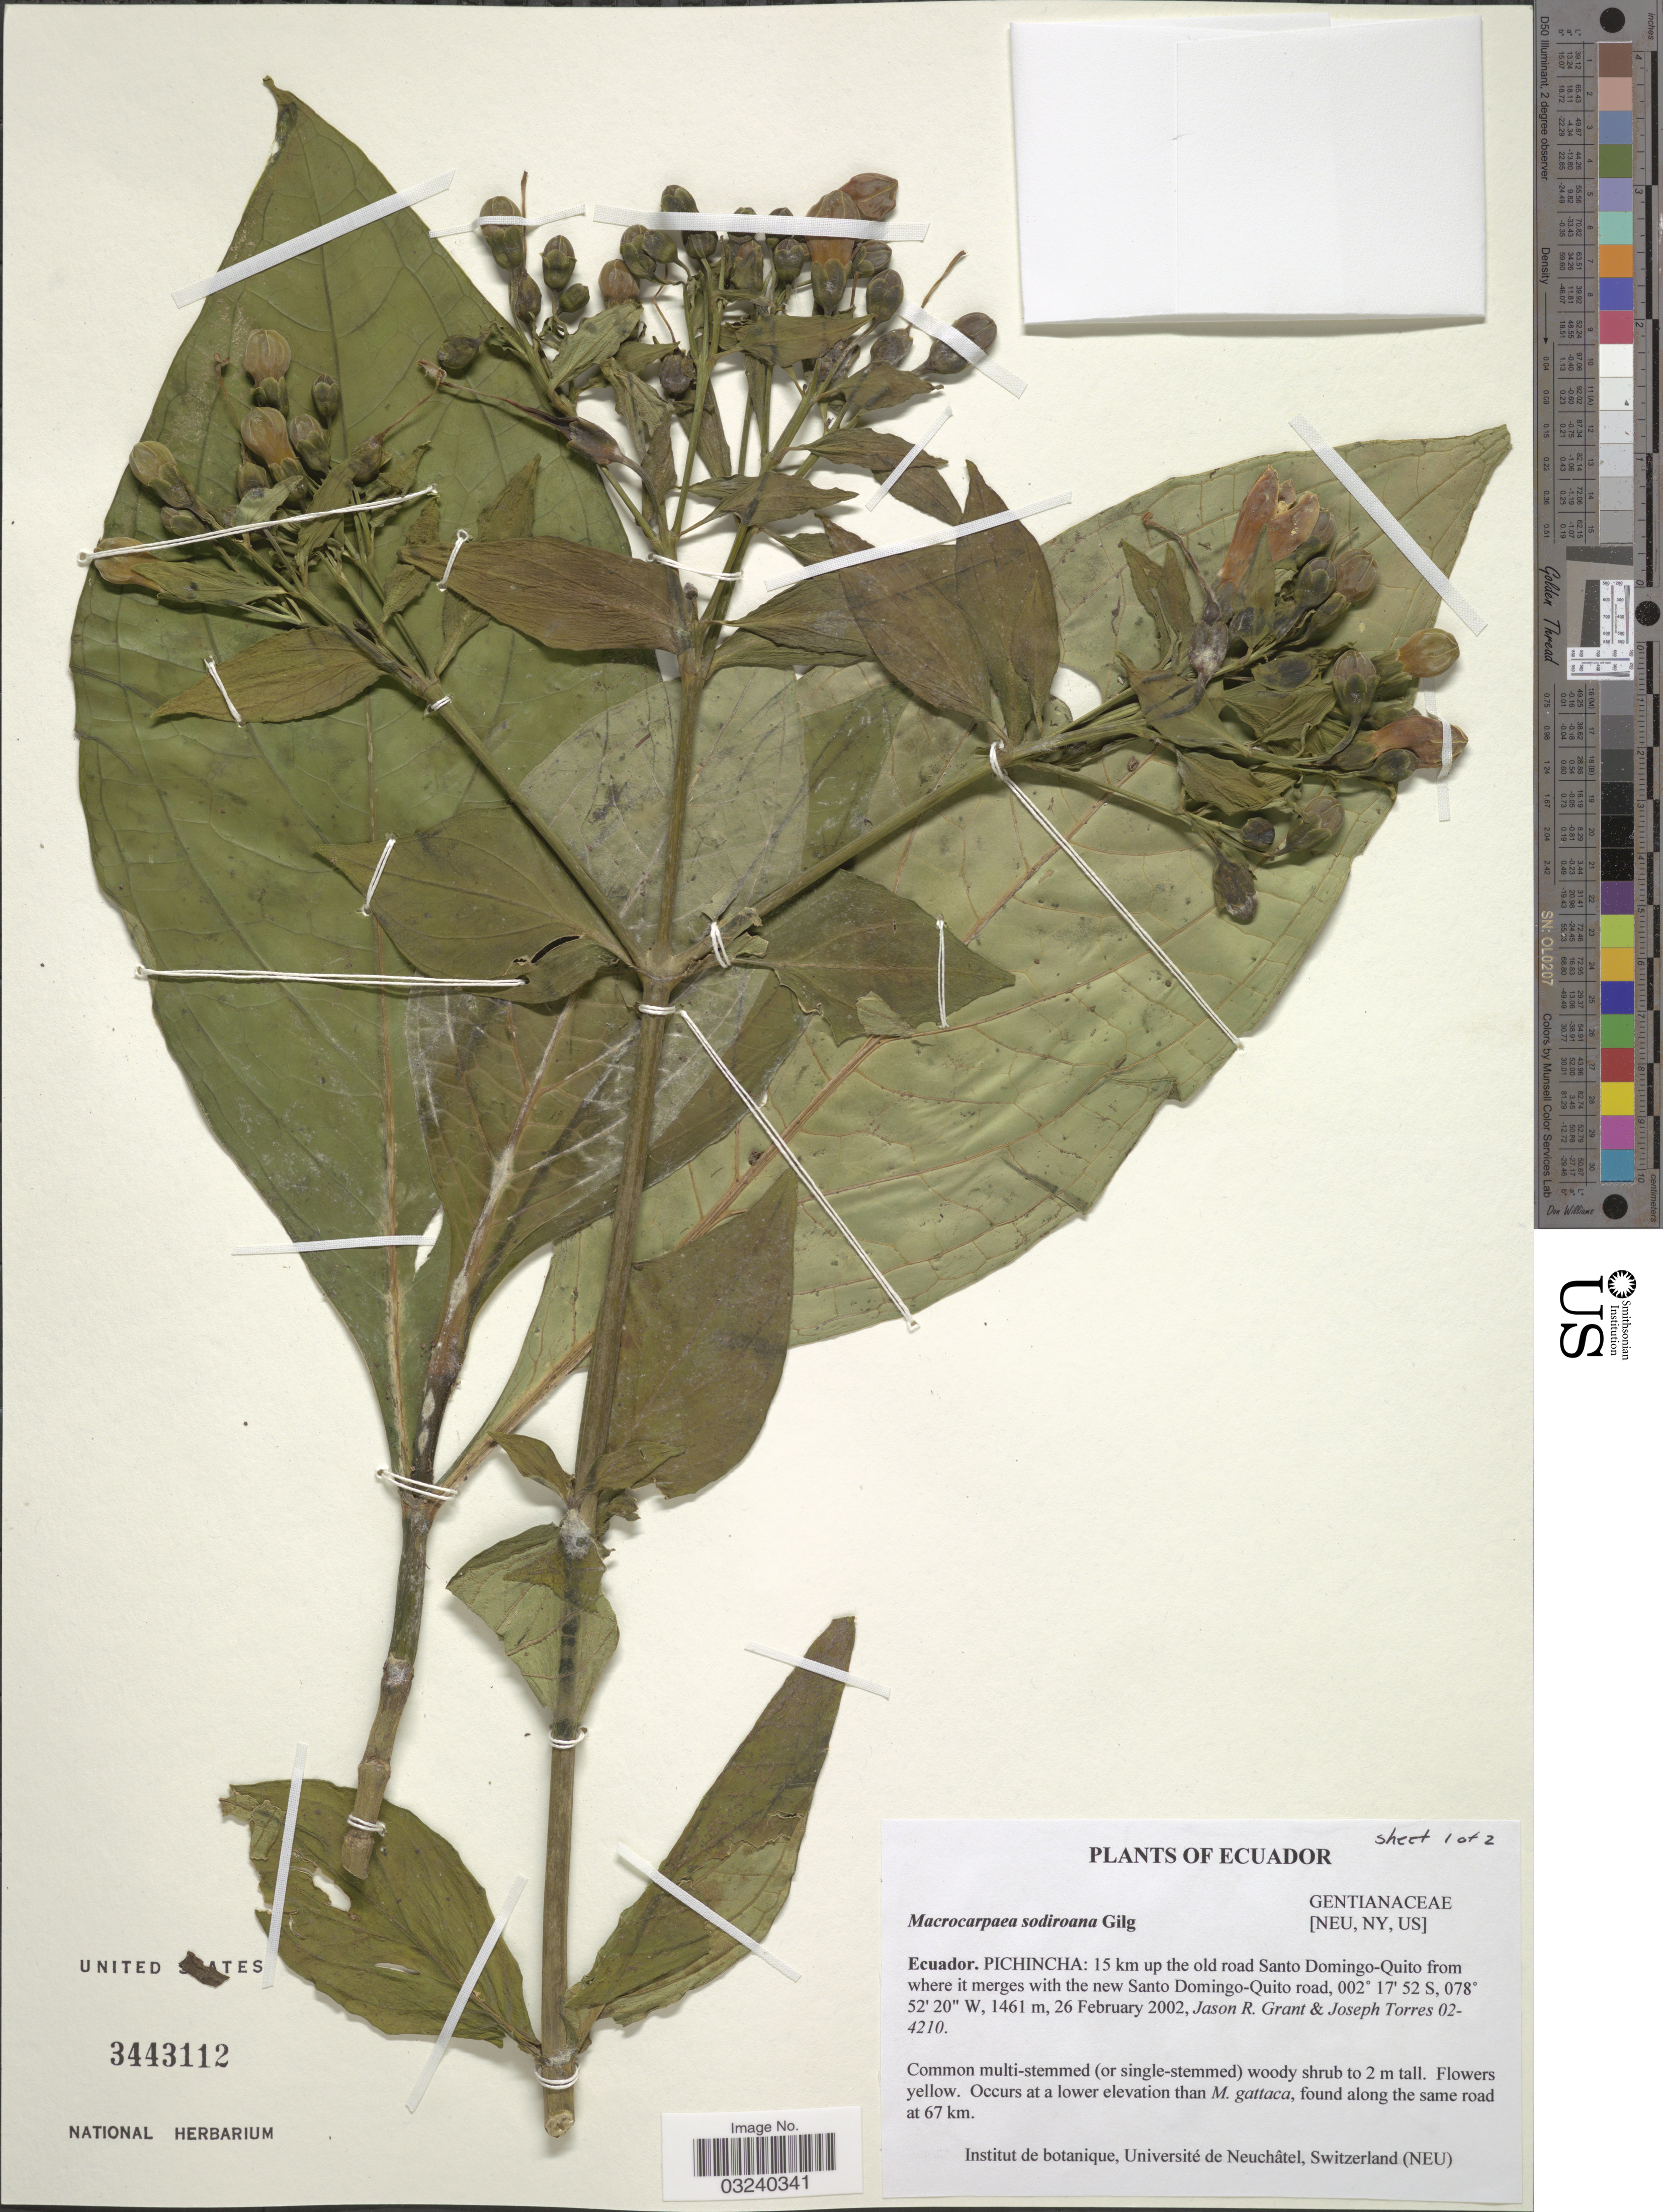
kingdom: Plantae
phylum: Tracheophyta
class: Magnoliopsida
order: Gentianales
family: Gentianaceae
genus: Macrocarpaea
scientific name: Macrocarpaea sodiroana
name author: Gilg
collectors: J. R. Grant & J. Torres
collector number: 02-4210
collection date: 2002-02-26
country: Ecuador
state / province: Pichincha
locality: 15 km up the old road Santo Domingo-Quito from where it merges with the new Santo Domingo-Quito road.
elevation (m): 1461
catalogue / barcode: US 3443112